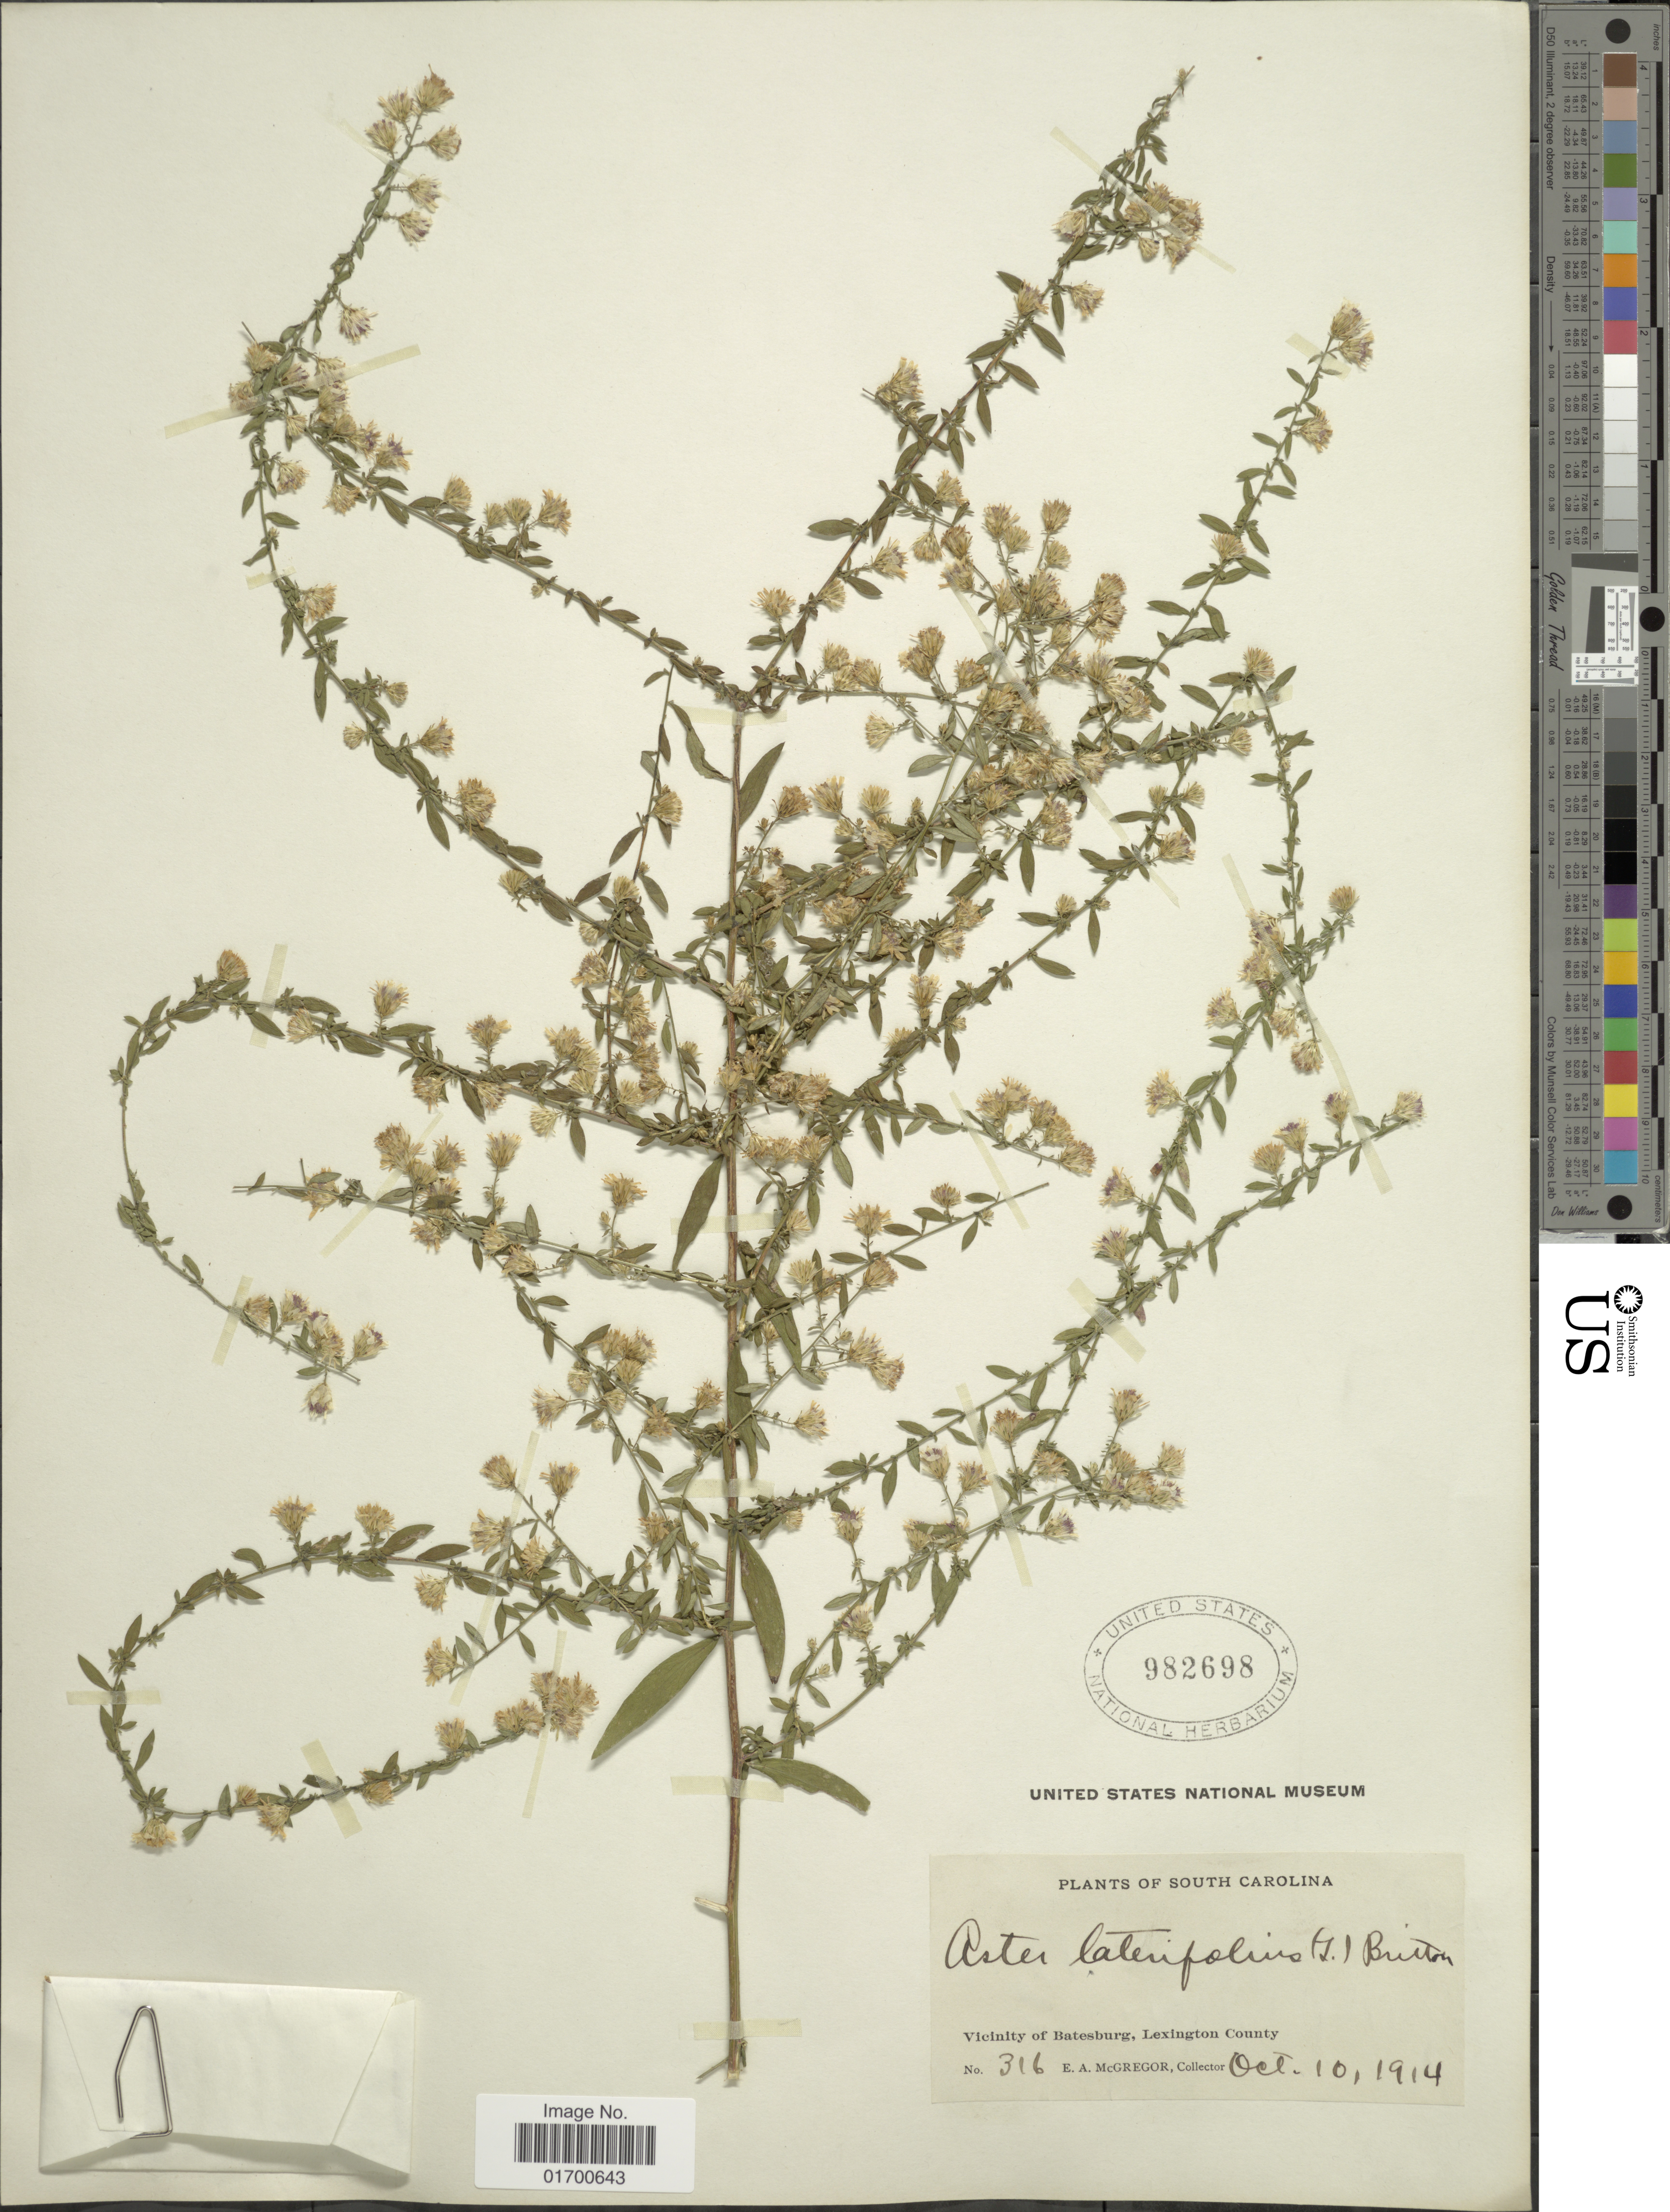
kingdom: Plantae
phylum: Tracheophyta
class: Magnoliopsida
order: Asterales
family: Asteraceae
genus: Symphyotrichum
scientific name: Symphyotrichum lateriflorum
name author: (L.) Á. Löve & D. Löve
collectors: E. A. McGregor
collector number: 316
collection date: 1914-10-10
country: United States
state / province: South Carolina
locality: Vicinity of Batesburg, Lexington County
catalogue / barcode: US 982698